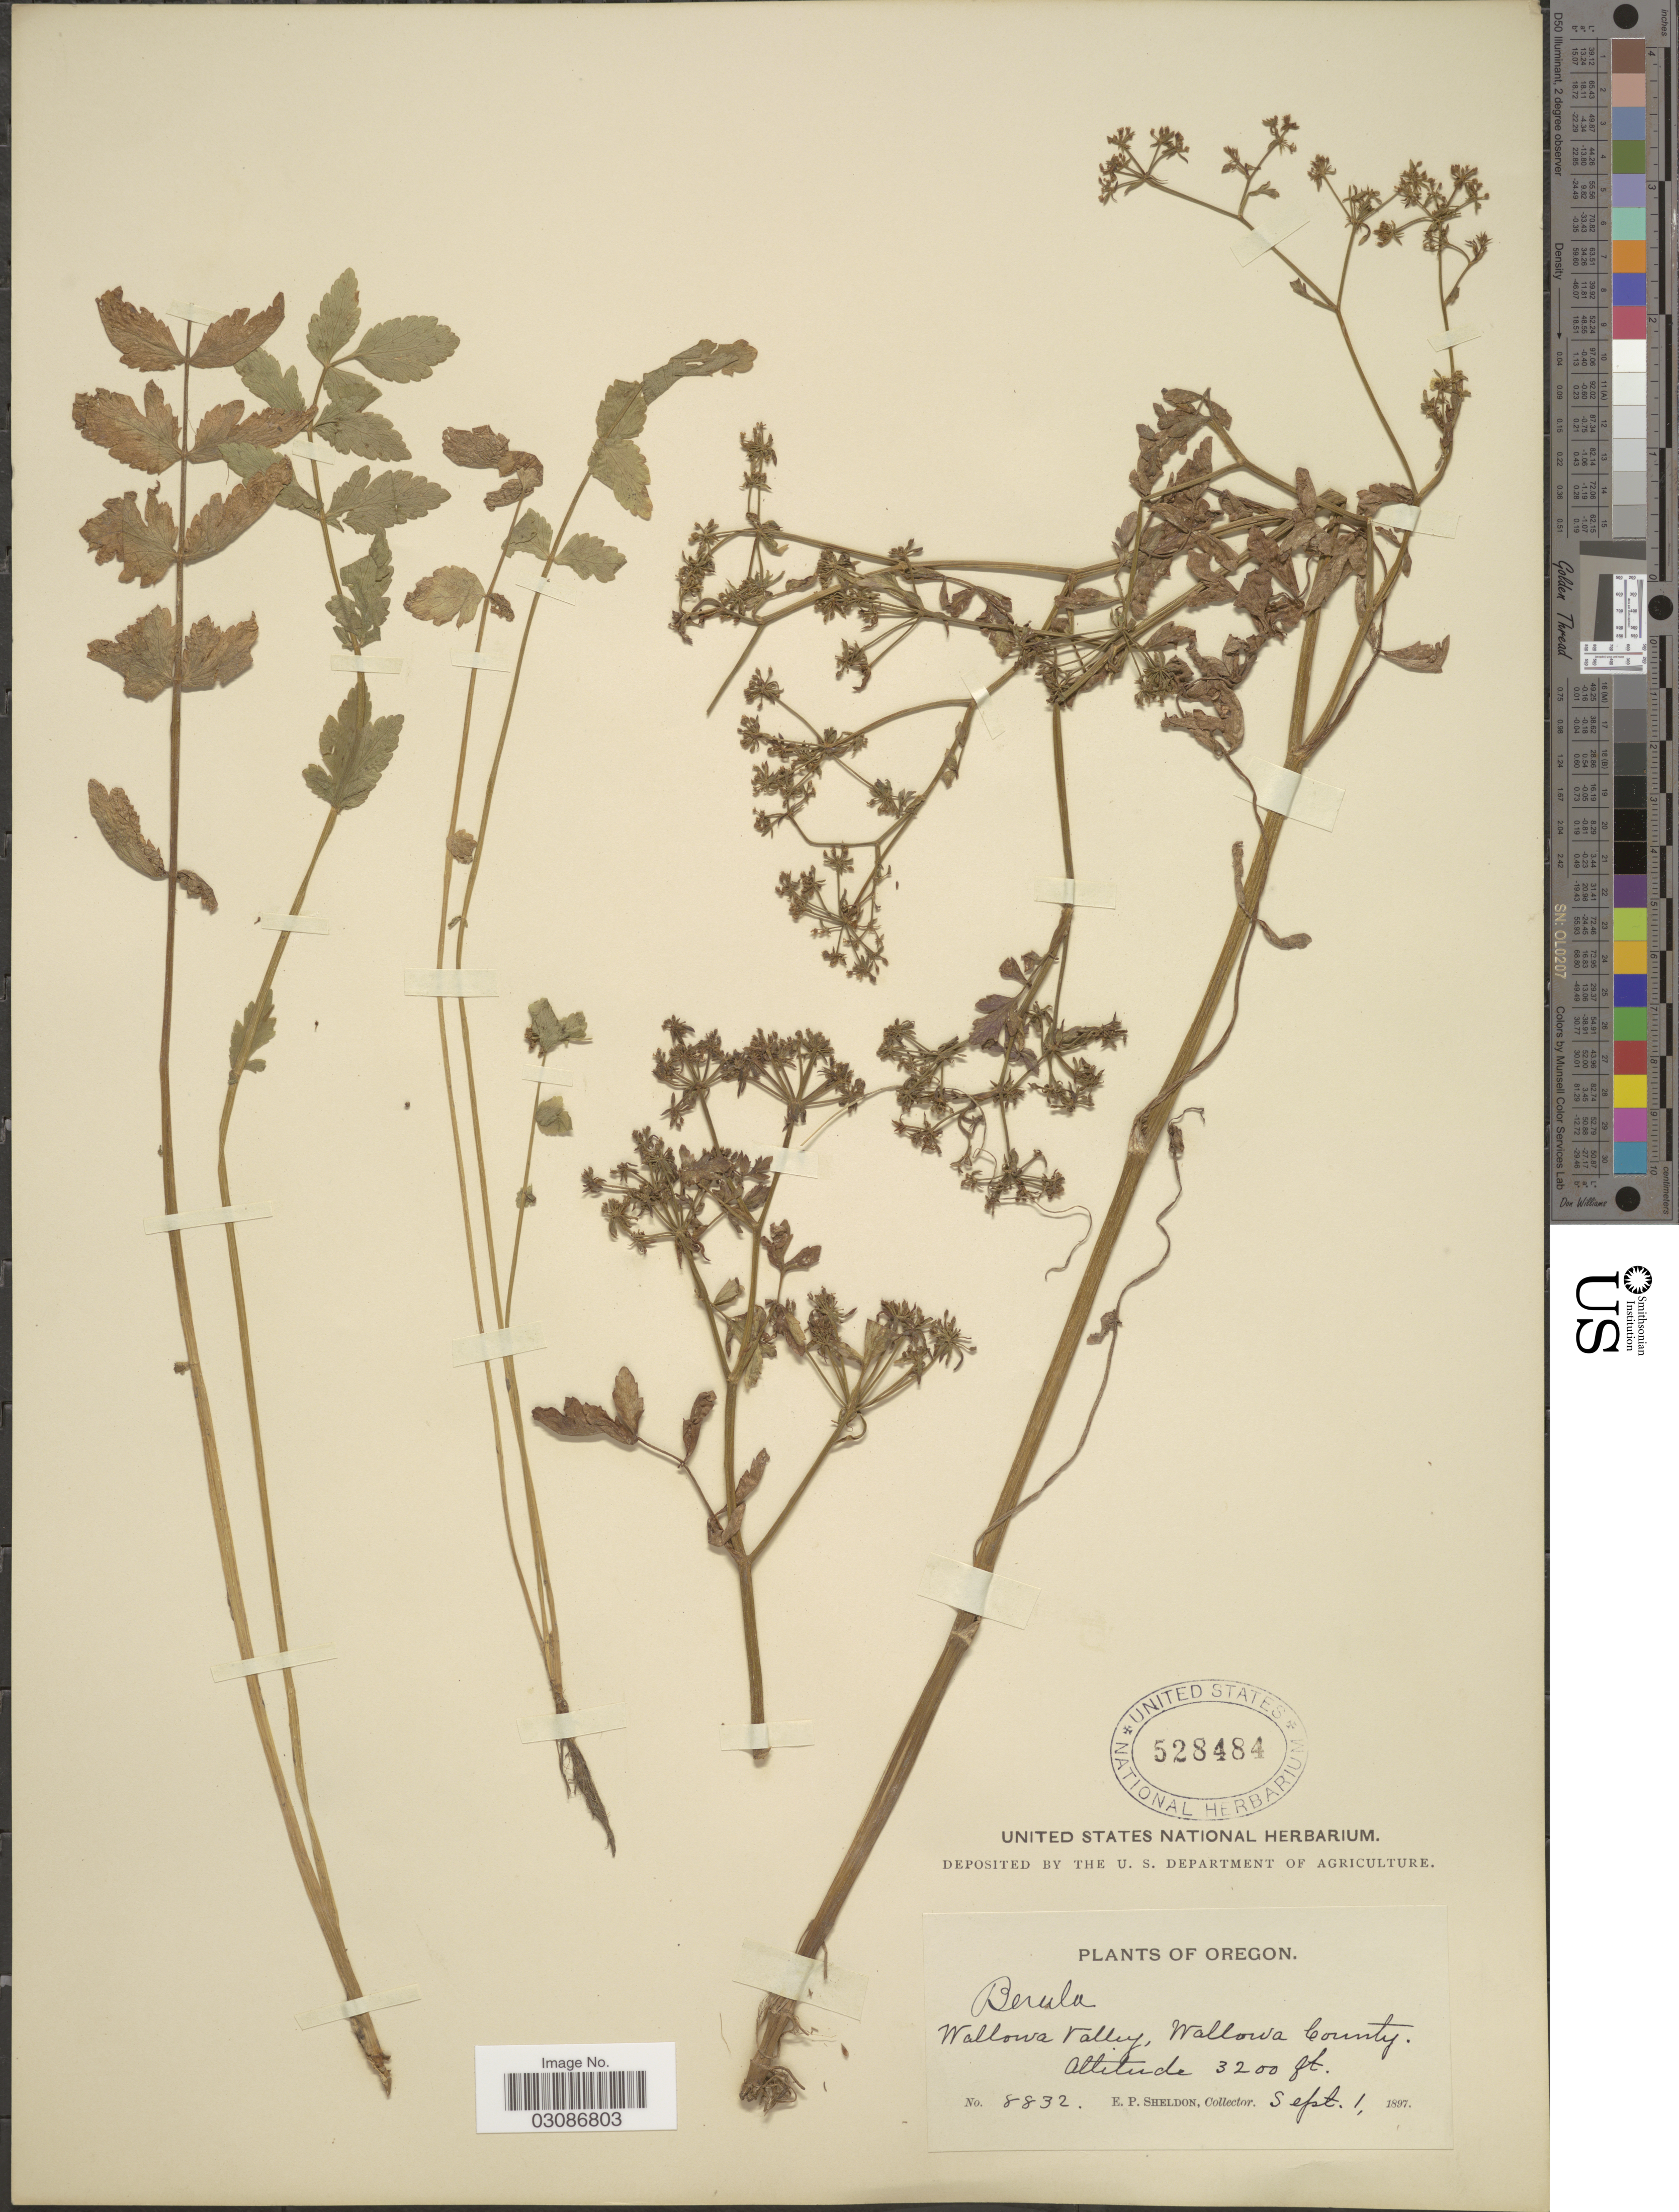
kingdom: Plantae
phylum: Tracheophyta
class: Magnoliopsida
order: Apiales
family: Apiaceae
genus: Berula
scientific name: Berula erecta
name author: (Huds.) Coville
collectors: E. P. Sheldon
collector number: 8832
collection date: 1897-09-01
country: United States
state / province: Oregon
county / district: Wallowa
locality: Wallowa Valley, Wallowa County.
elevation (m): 975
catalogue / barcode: US 528484